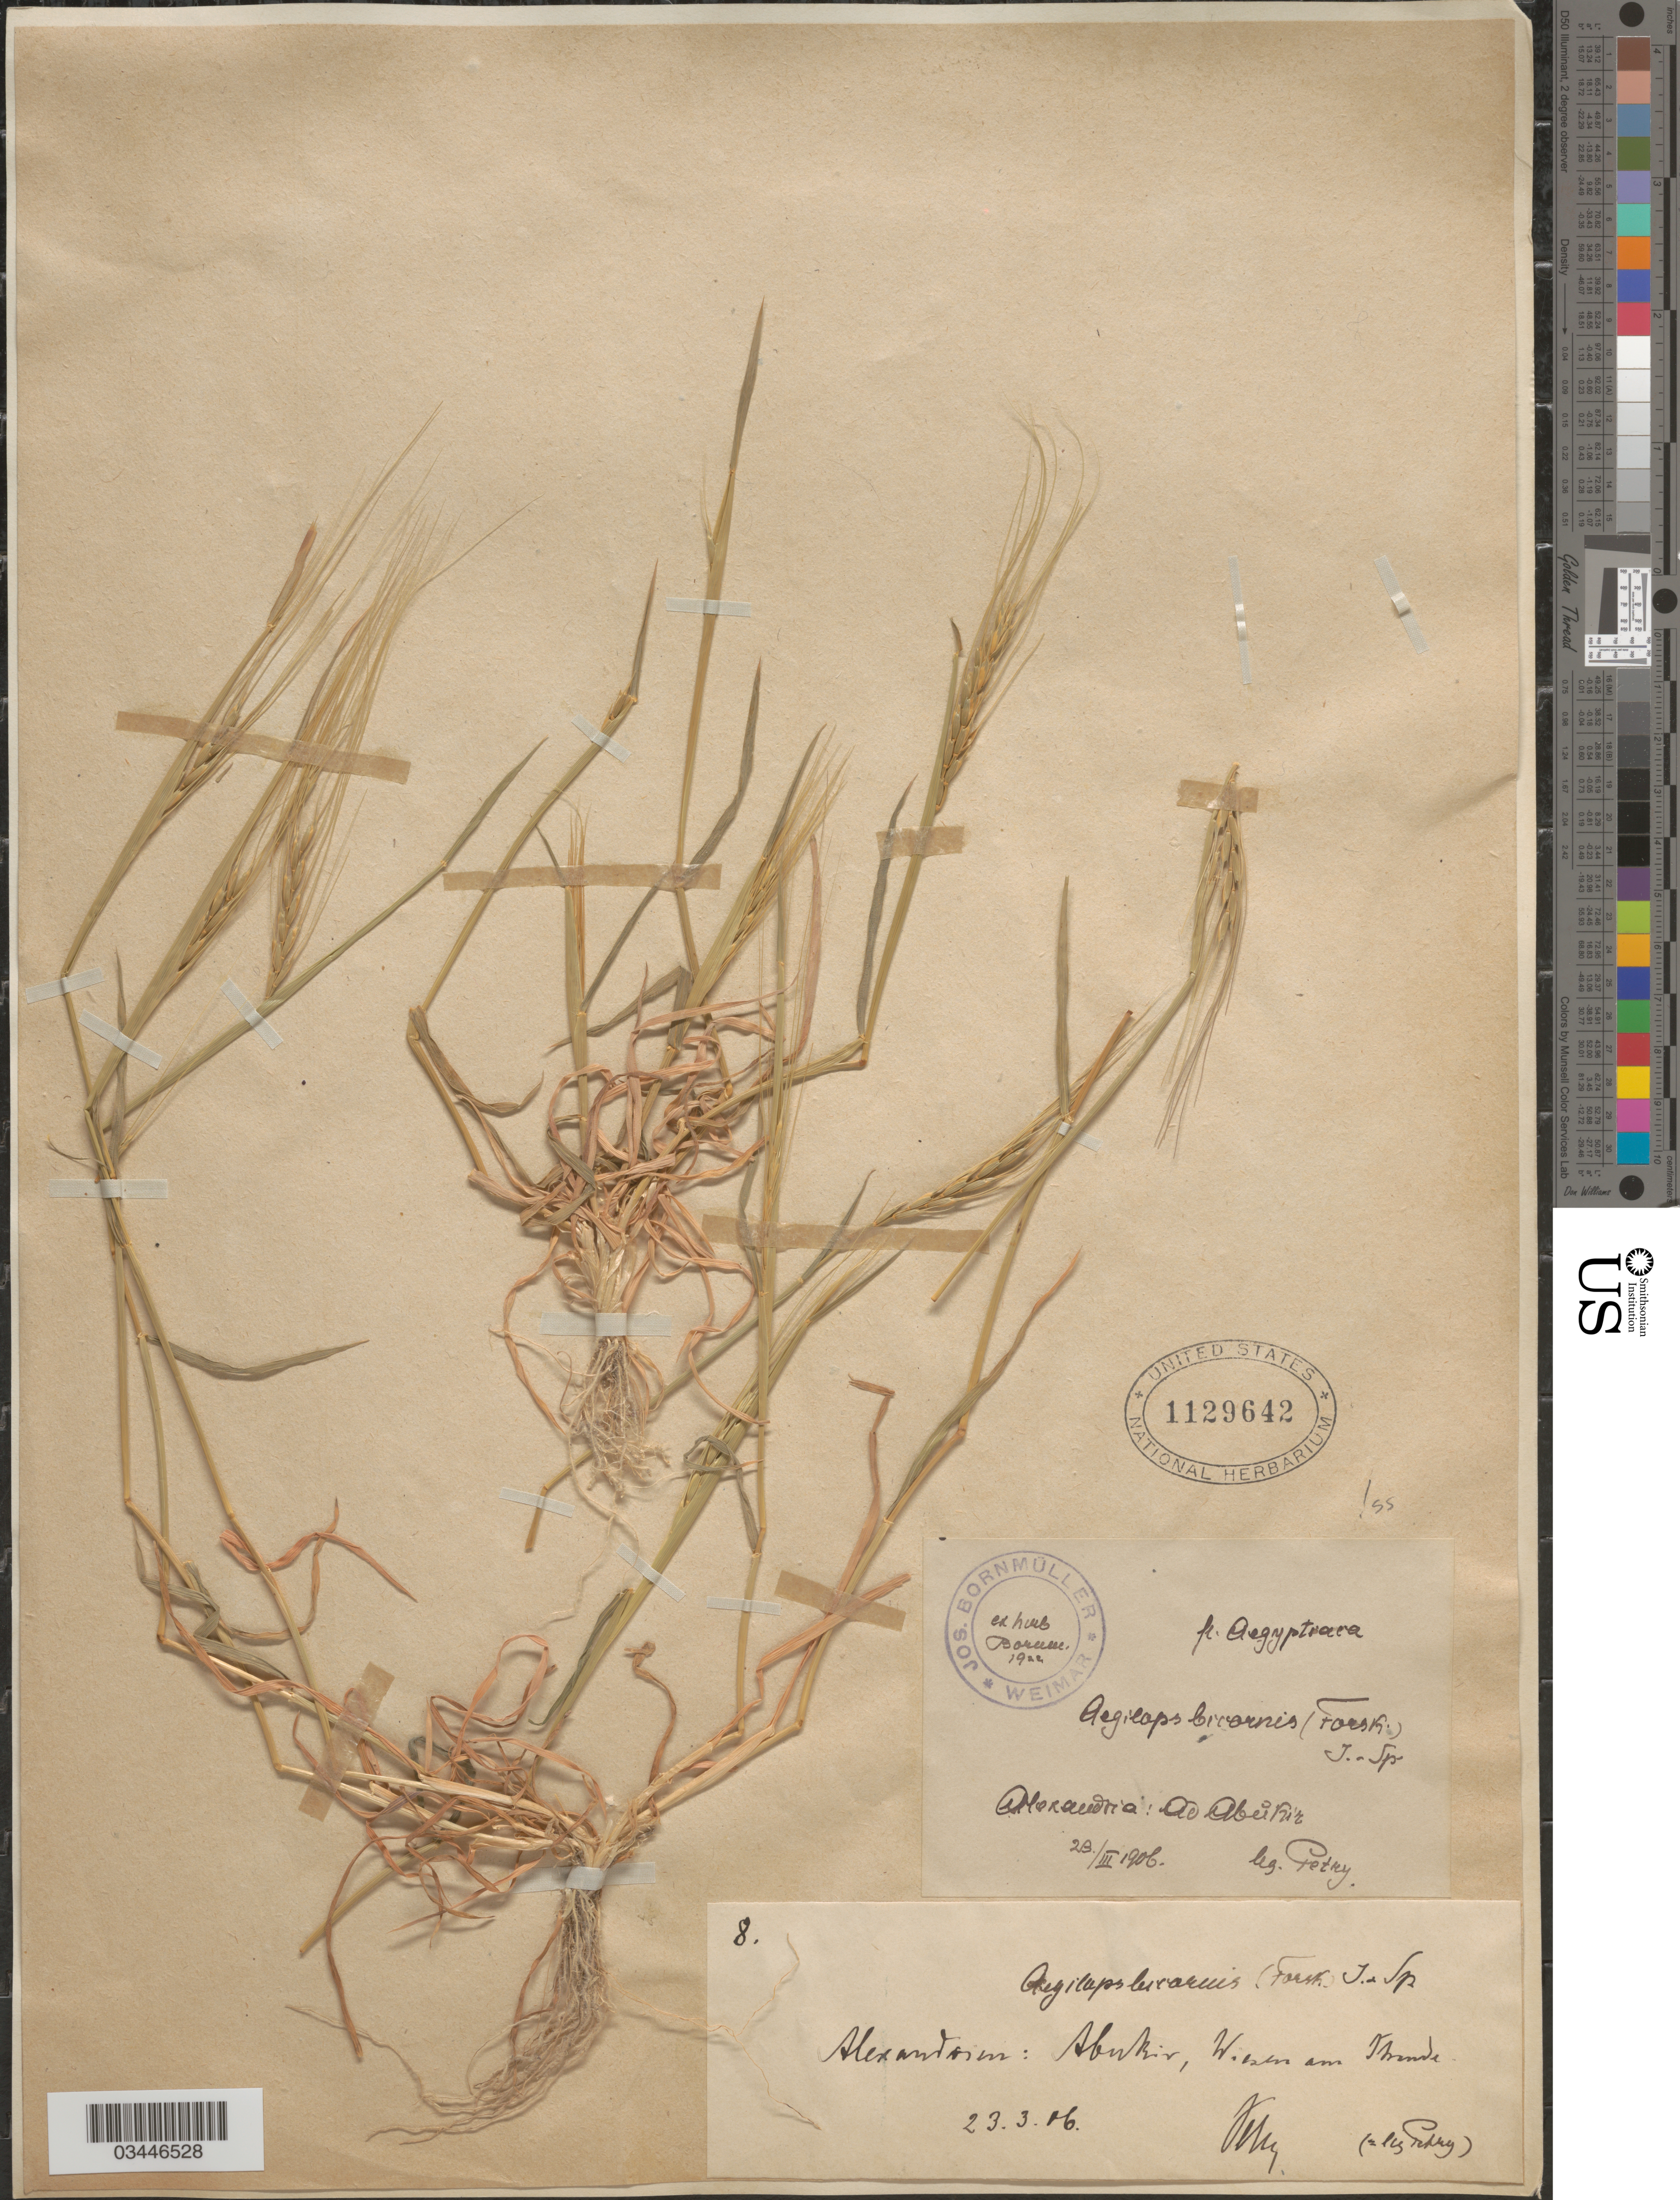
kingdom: Plantae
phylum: Tracheophyta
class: Liliopsida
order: Poales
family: Poaceae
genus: Aegilops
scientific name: Aegilops bicornis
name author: (Forssk.) Jaub. & Spach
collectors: -. Petry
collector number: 8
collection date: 1906-03-23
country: Egypt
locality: Aegyptiaca. Alexandria: Ad Abukir, Wiesen am Strande.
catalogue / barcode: US 1129642